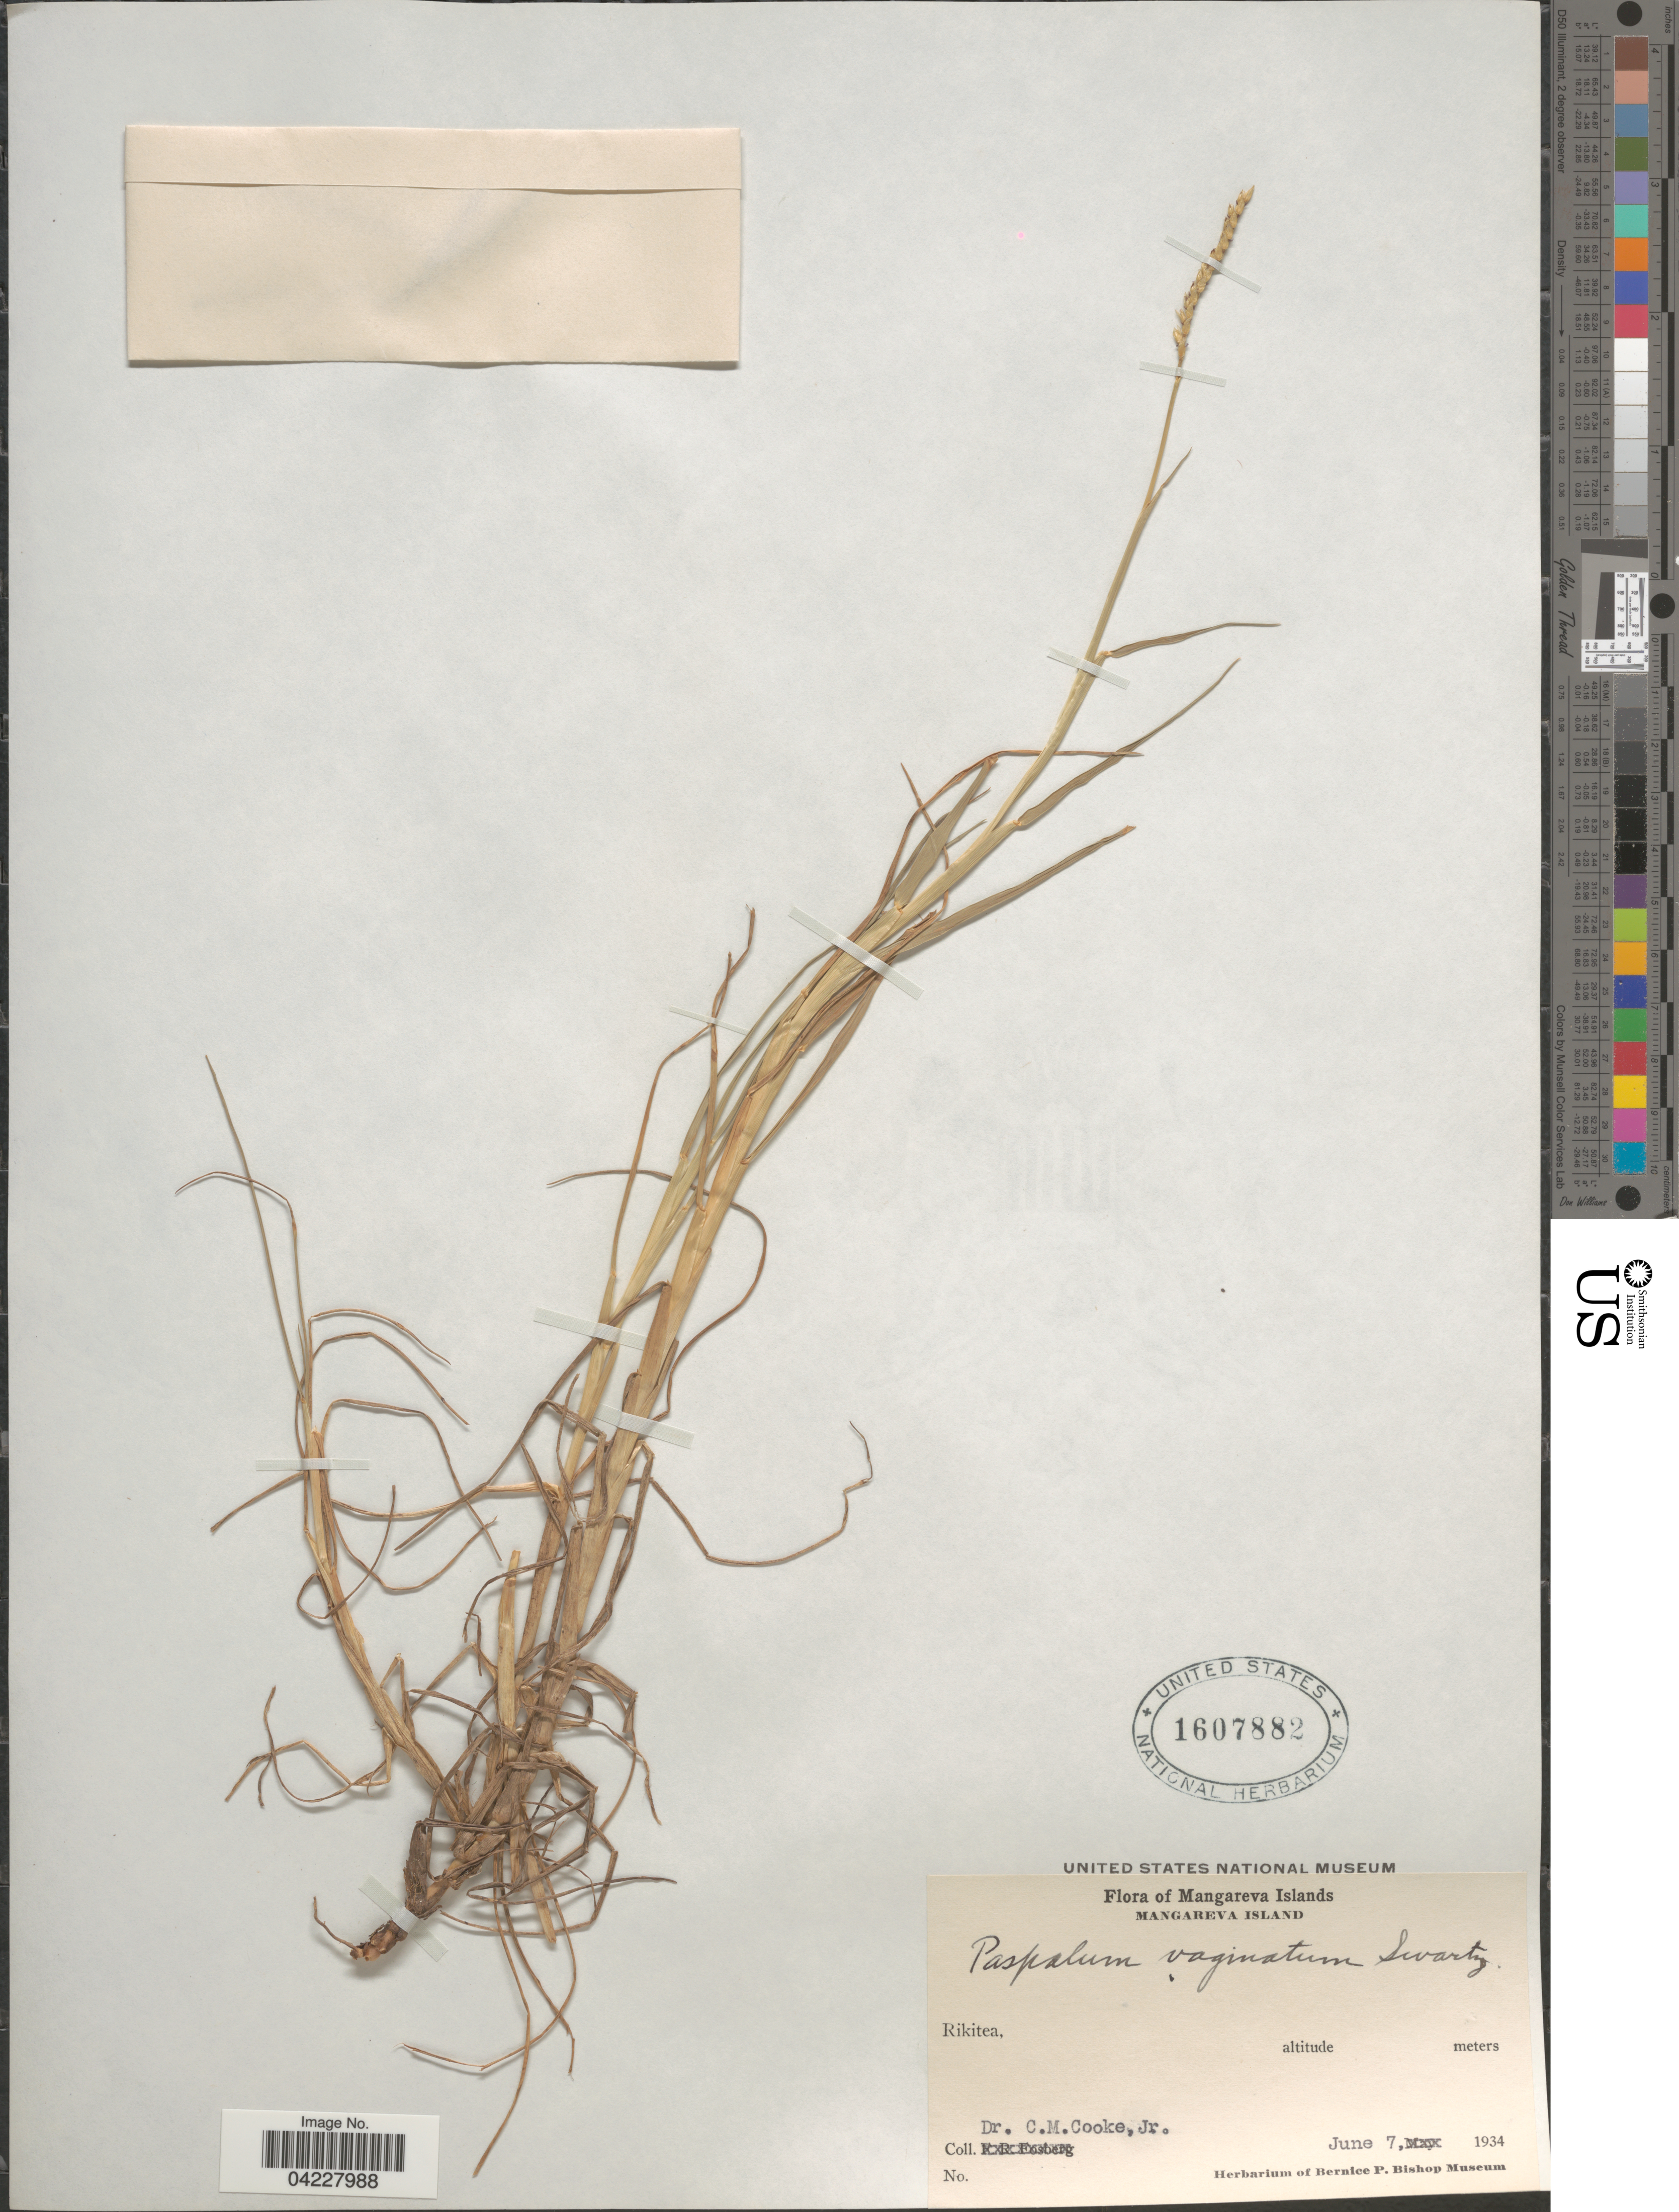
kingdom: Plantae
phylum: Tracheophyta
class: Liliopsida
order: Poales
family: Poaceae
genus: Paspalum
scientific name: Paspalum distichum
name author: L.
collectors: C. M. Cooke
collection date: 1934-06-07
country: French Polynesia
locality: Mangareva Islands. Mangareva Island. Rikitea.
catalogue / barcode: US 1607882